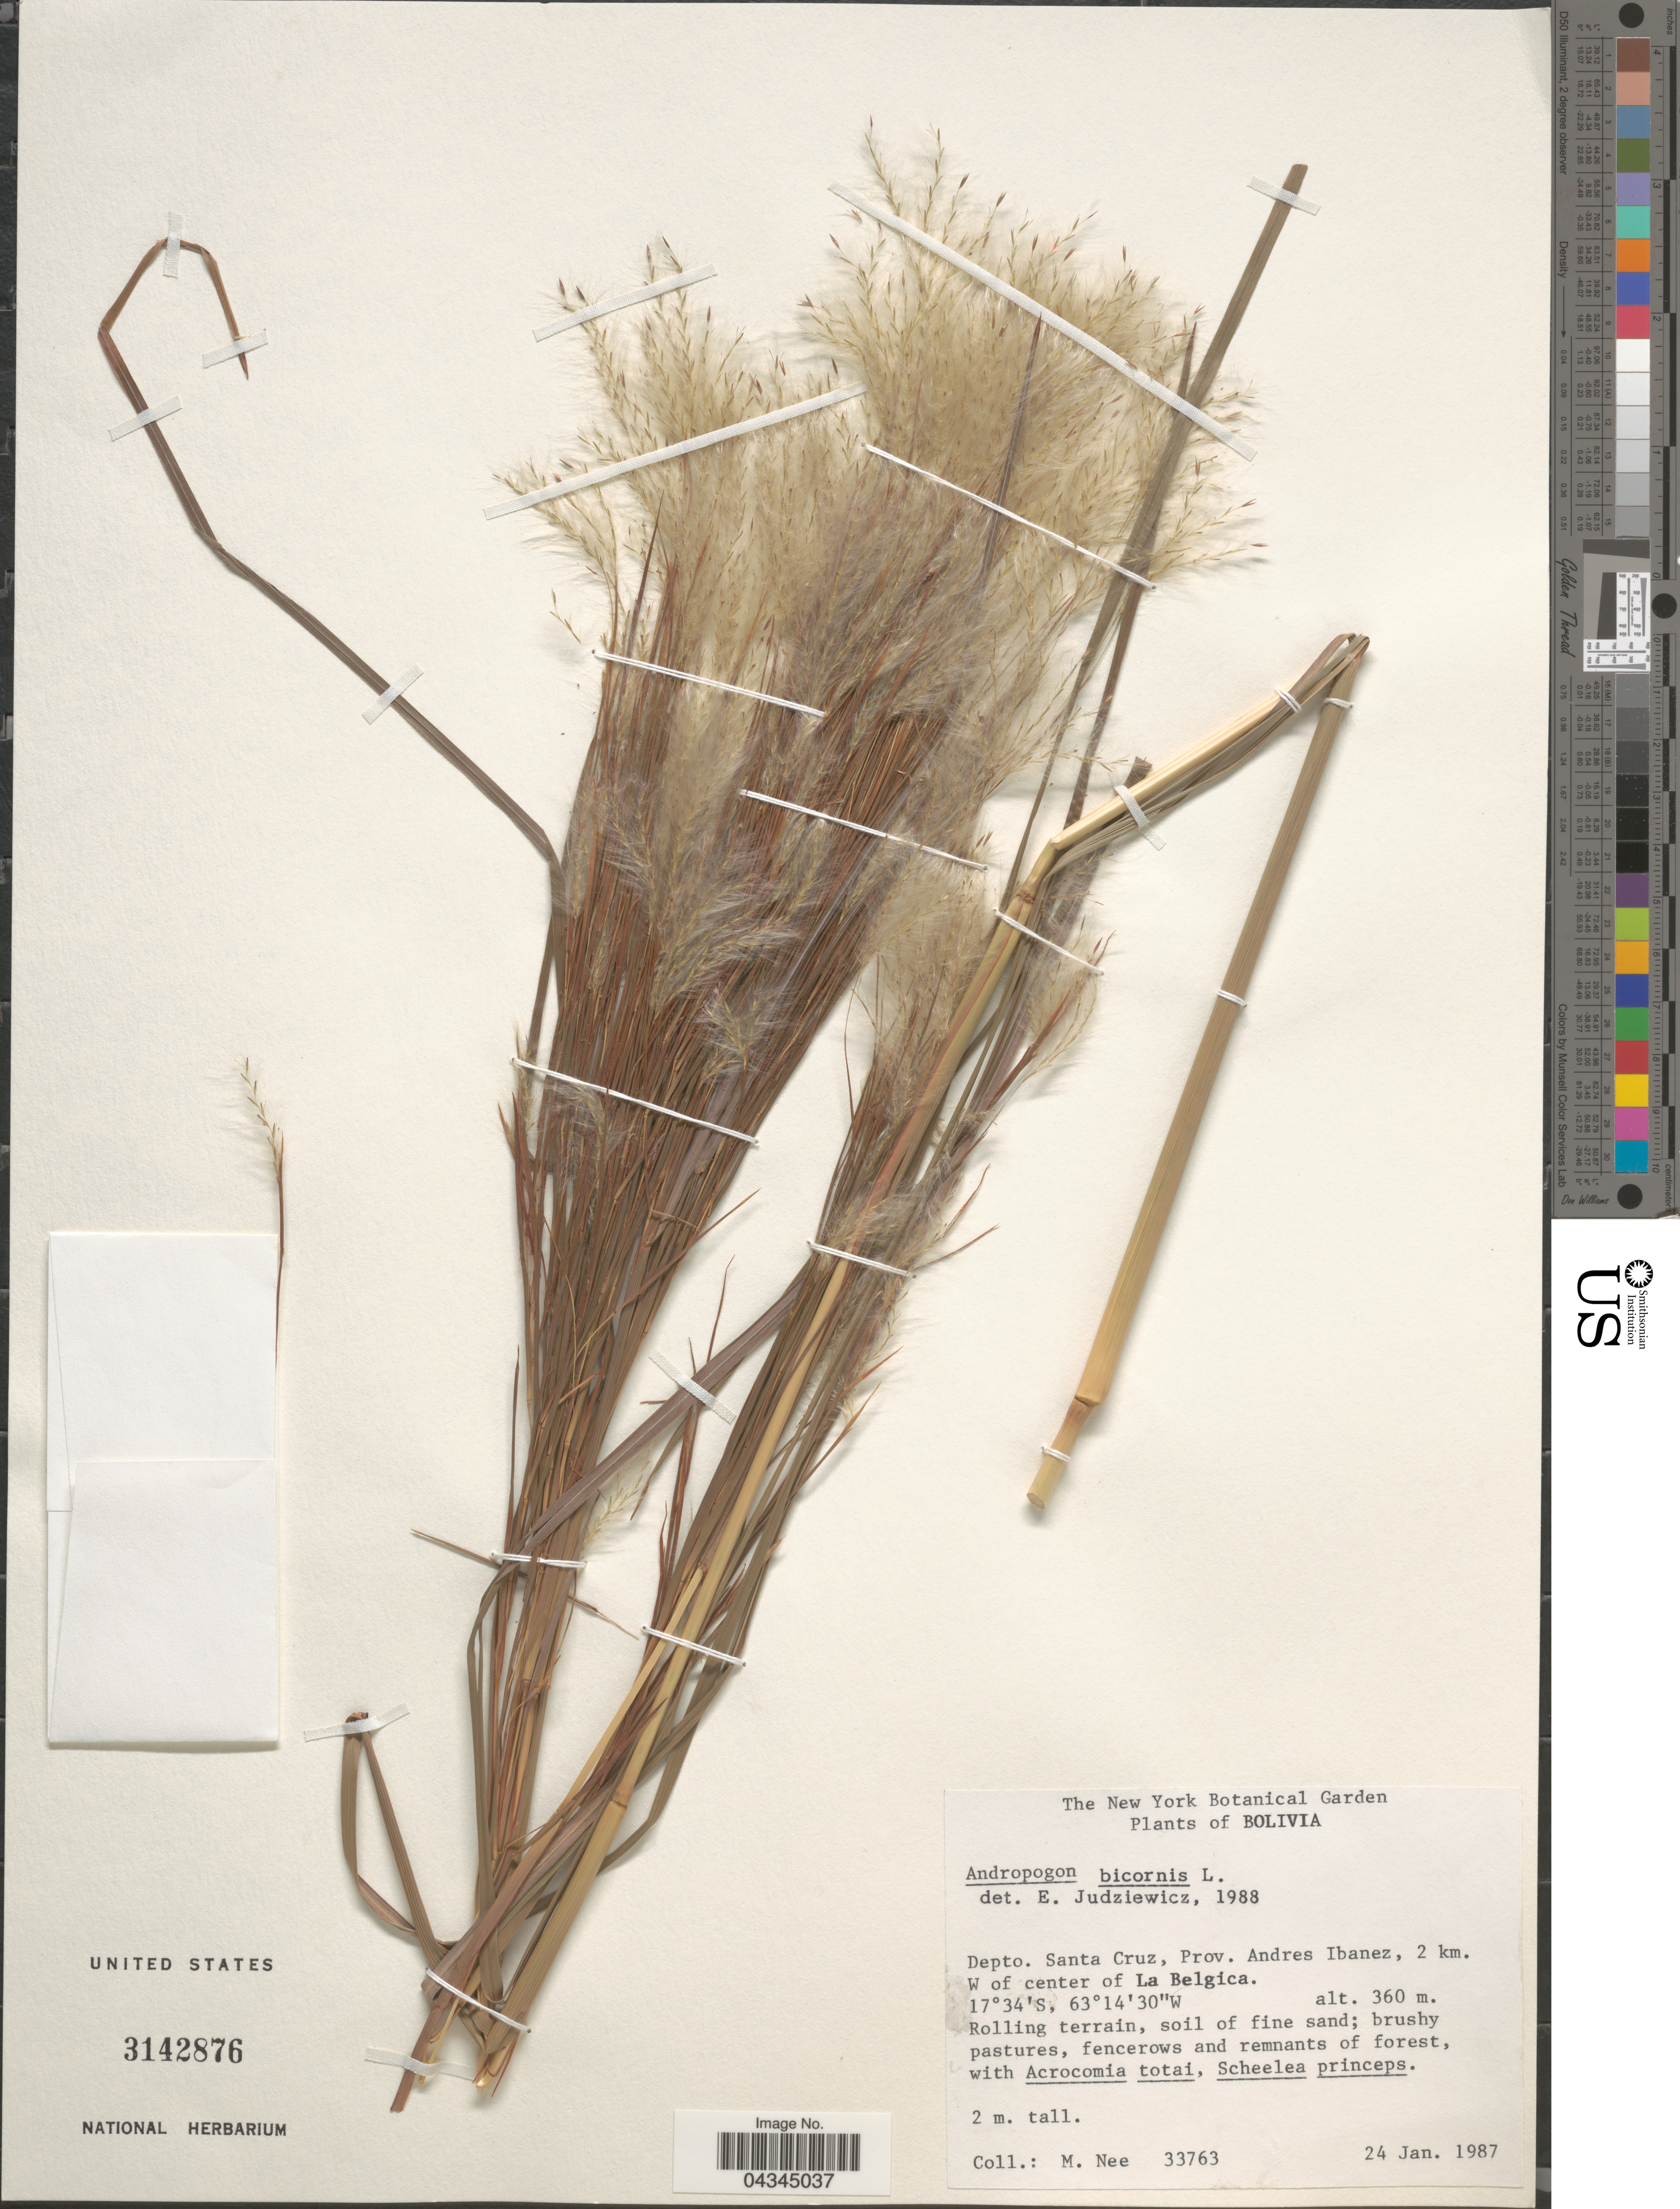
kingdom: Plantae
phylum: Tracheophyta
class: Liliopsida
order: Poales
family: Poaceae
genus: Andropogon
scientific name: Andropogon bicornis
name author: L.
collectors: M. Nee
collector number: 33763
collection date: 1987-01-24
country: Bolivia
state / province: Santa Cruz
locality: Depto. Santa Cruz, Prov. Andres Ibanez, 2 km. W of center of La Belgica.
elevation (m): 360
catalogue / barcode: US 3142876